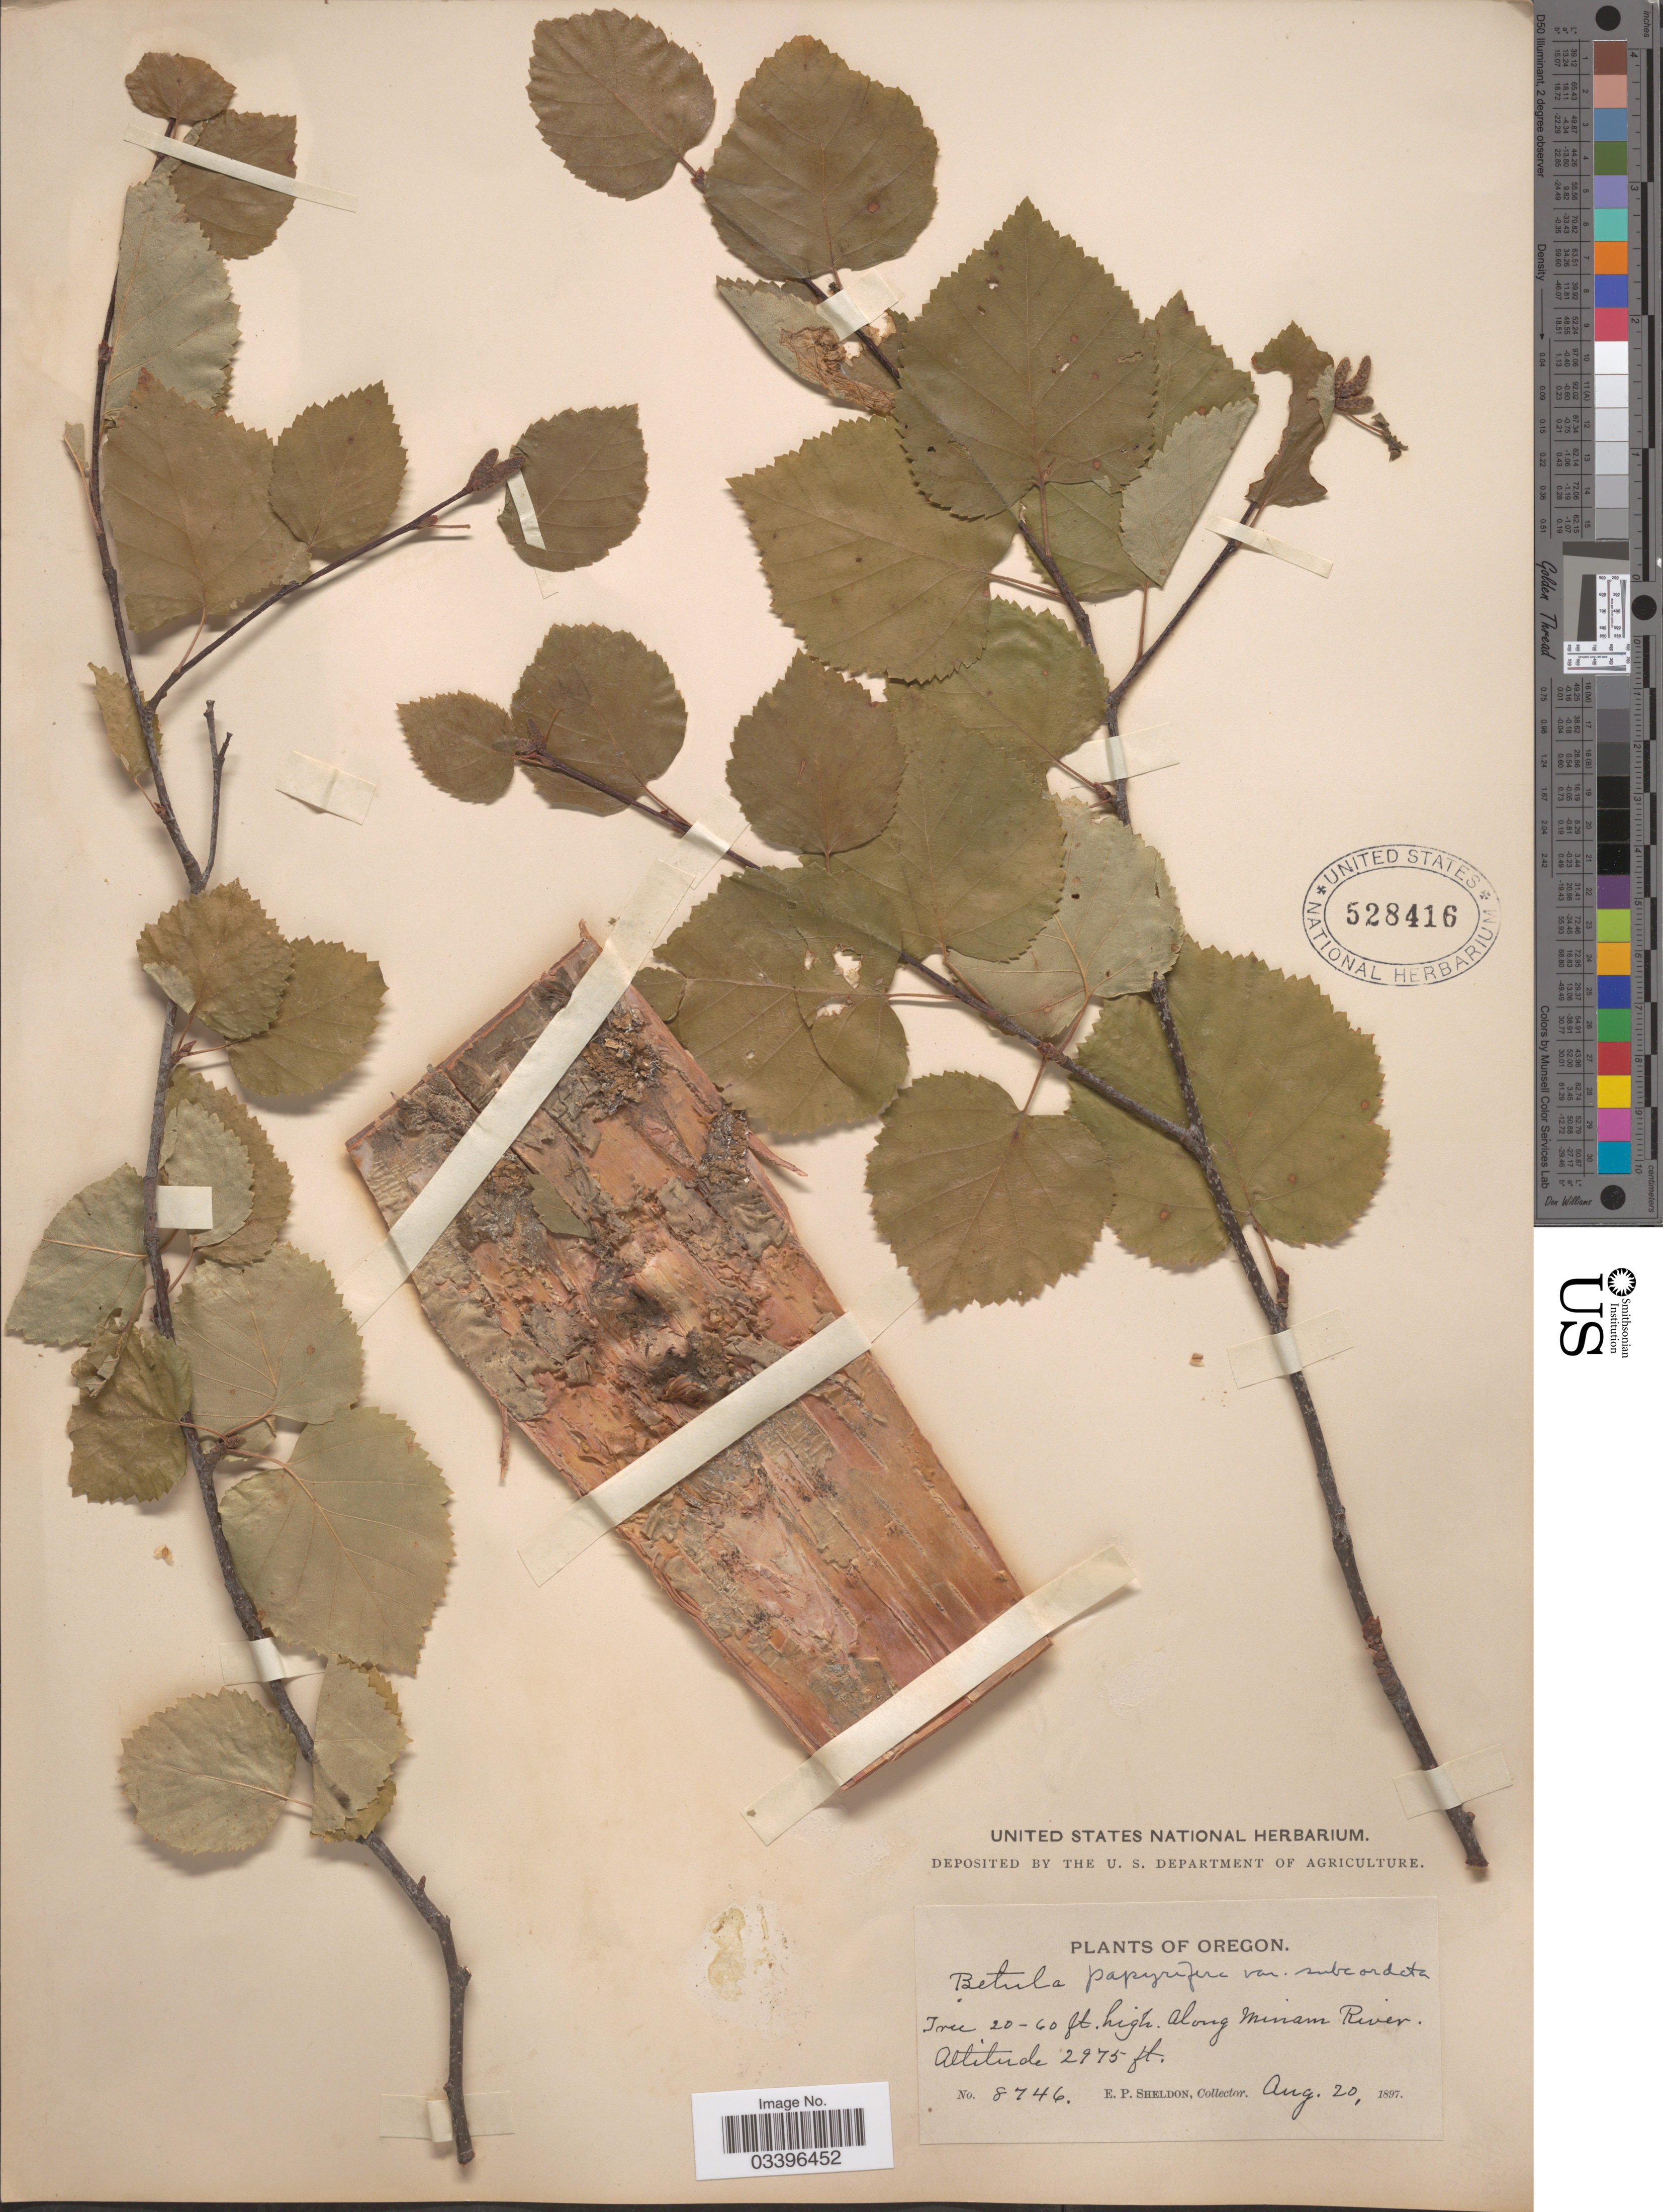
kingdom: Plantae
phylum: Tracheophyta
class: Magnoliopsida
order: Fagales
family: Betulaceae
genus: Betula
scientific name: Betula papyrifera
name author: Marshall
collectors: E. P. Sheldon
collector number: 8746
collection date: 1897-08-20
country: United States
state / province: Oregon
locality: Along Minam River.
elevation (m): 907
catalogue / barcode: US 528416